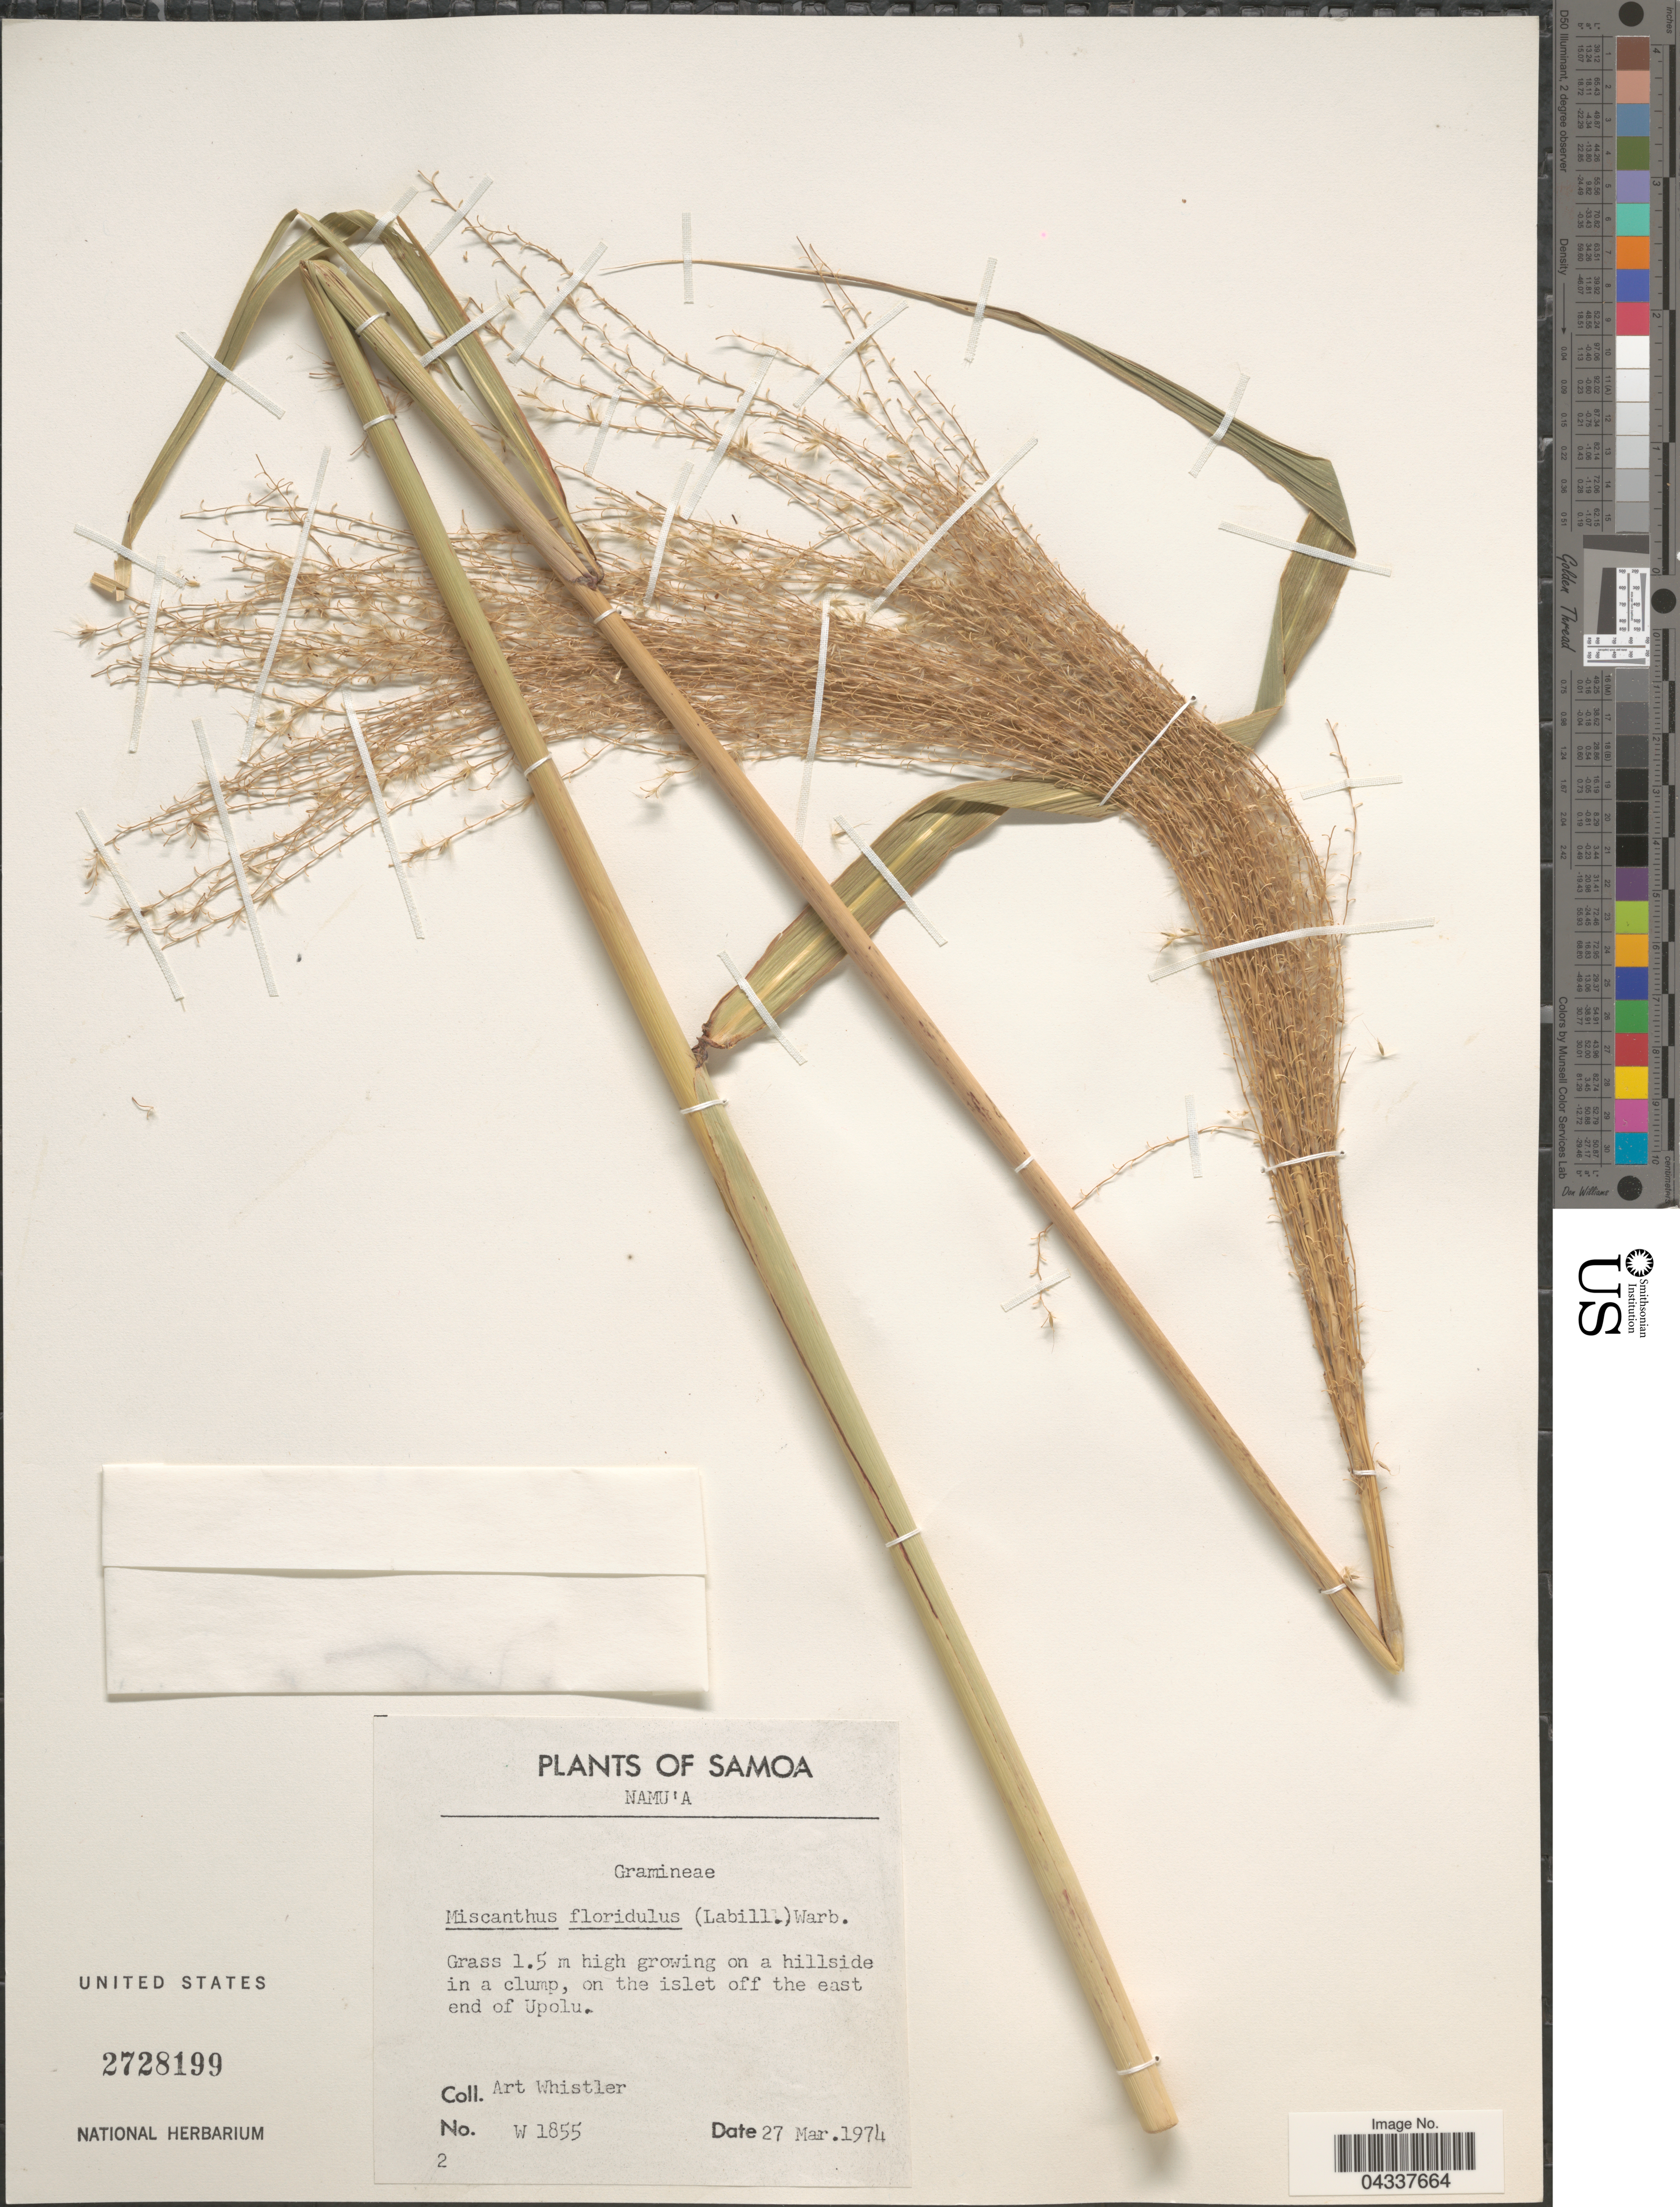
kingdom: Plantae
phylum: Tracheophyta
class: Liliopsida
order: Poales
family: Poaceae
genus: Miscanthus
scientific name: Miscanthus floridulus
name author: (Labill.) Warb.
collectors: A. Whistler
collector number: W1855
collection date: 1974-03-27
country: Samoa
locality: Samoa. Namu'a. On the islet off the east end of Upolu.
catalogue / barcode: US 2728199